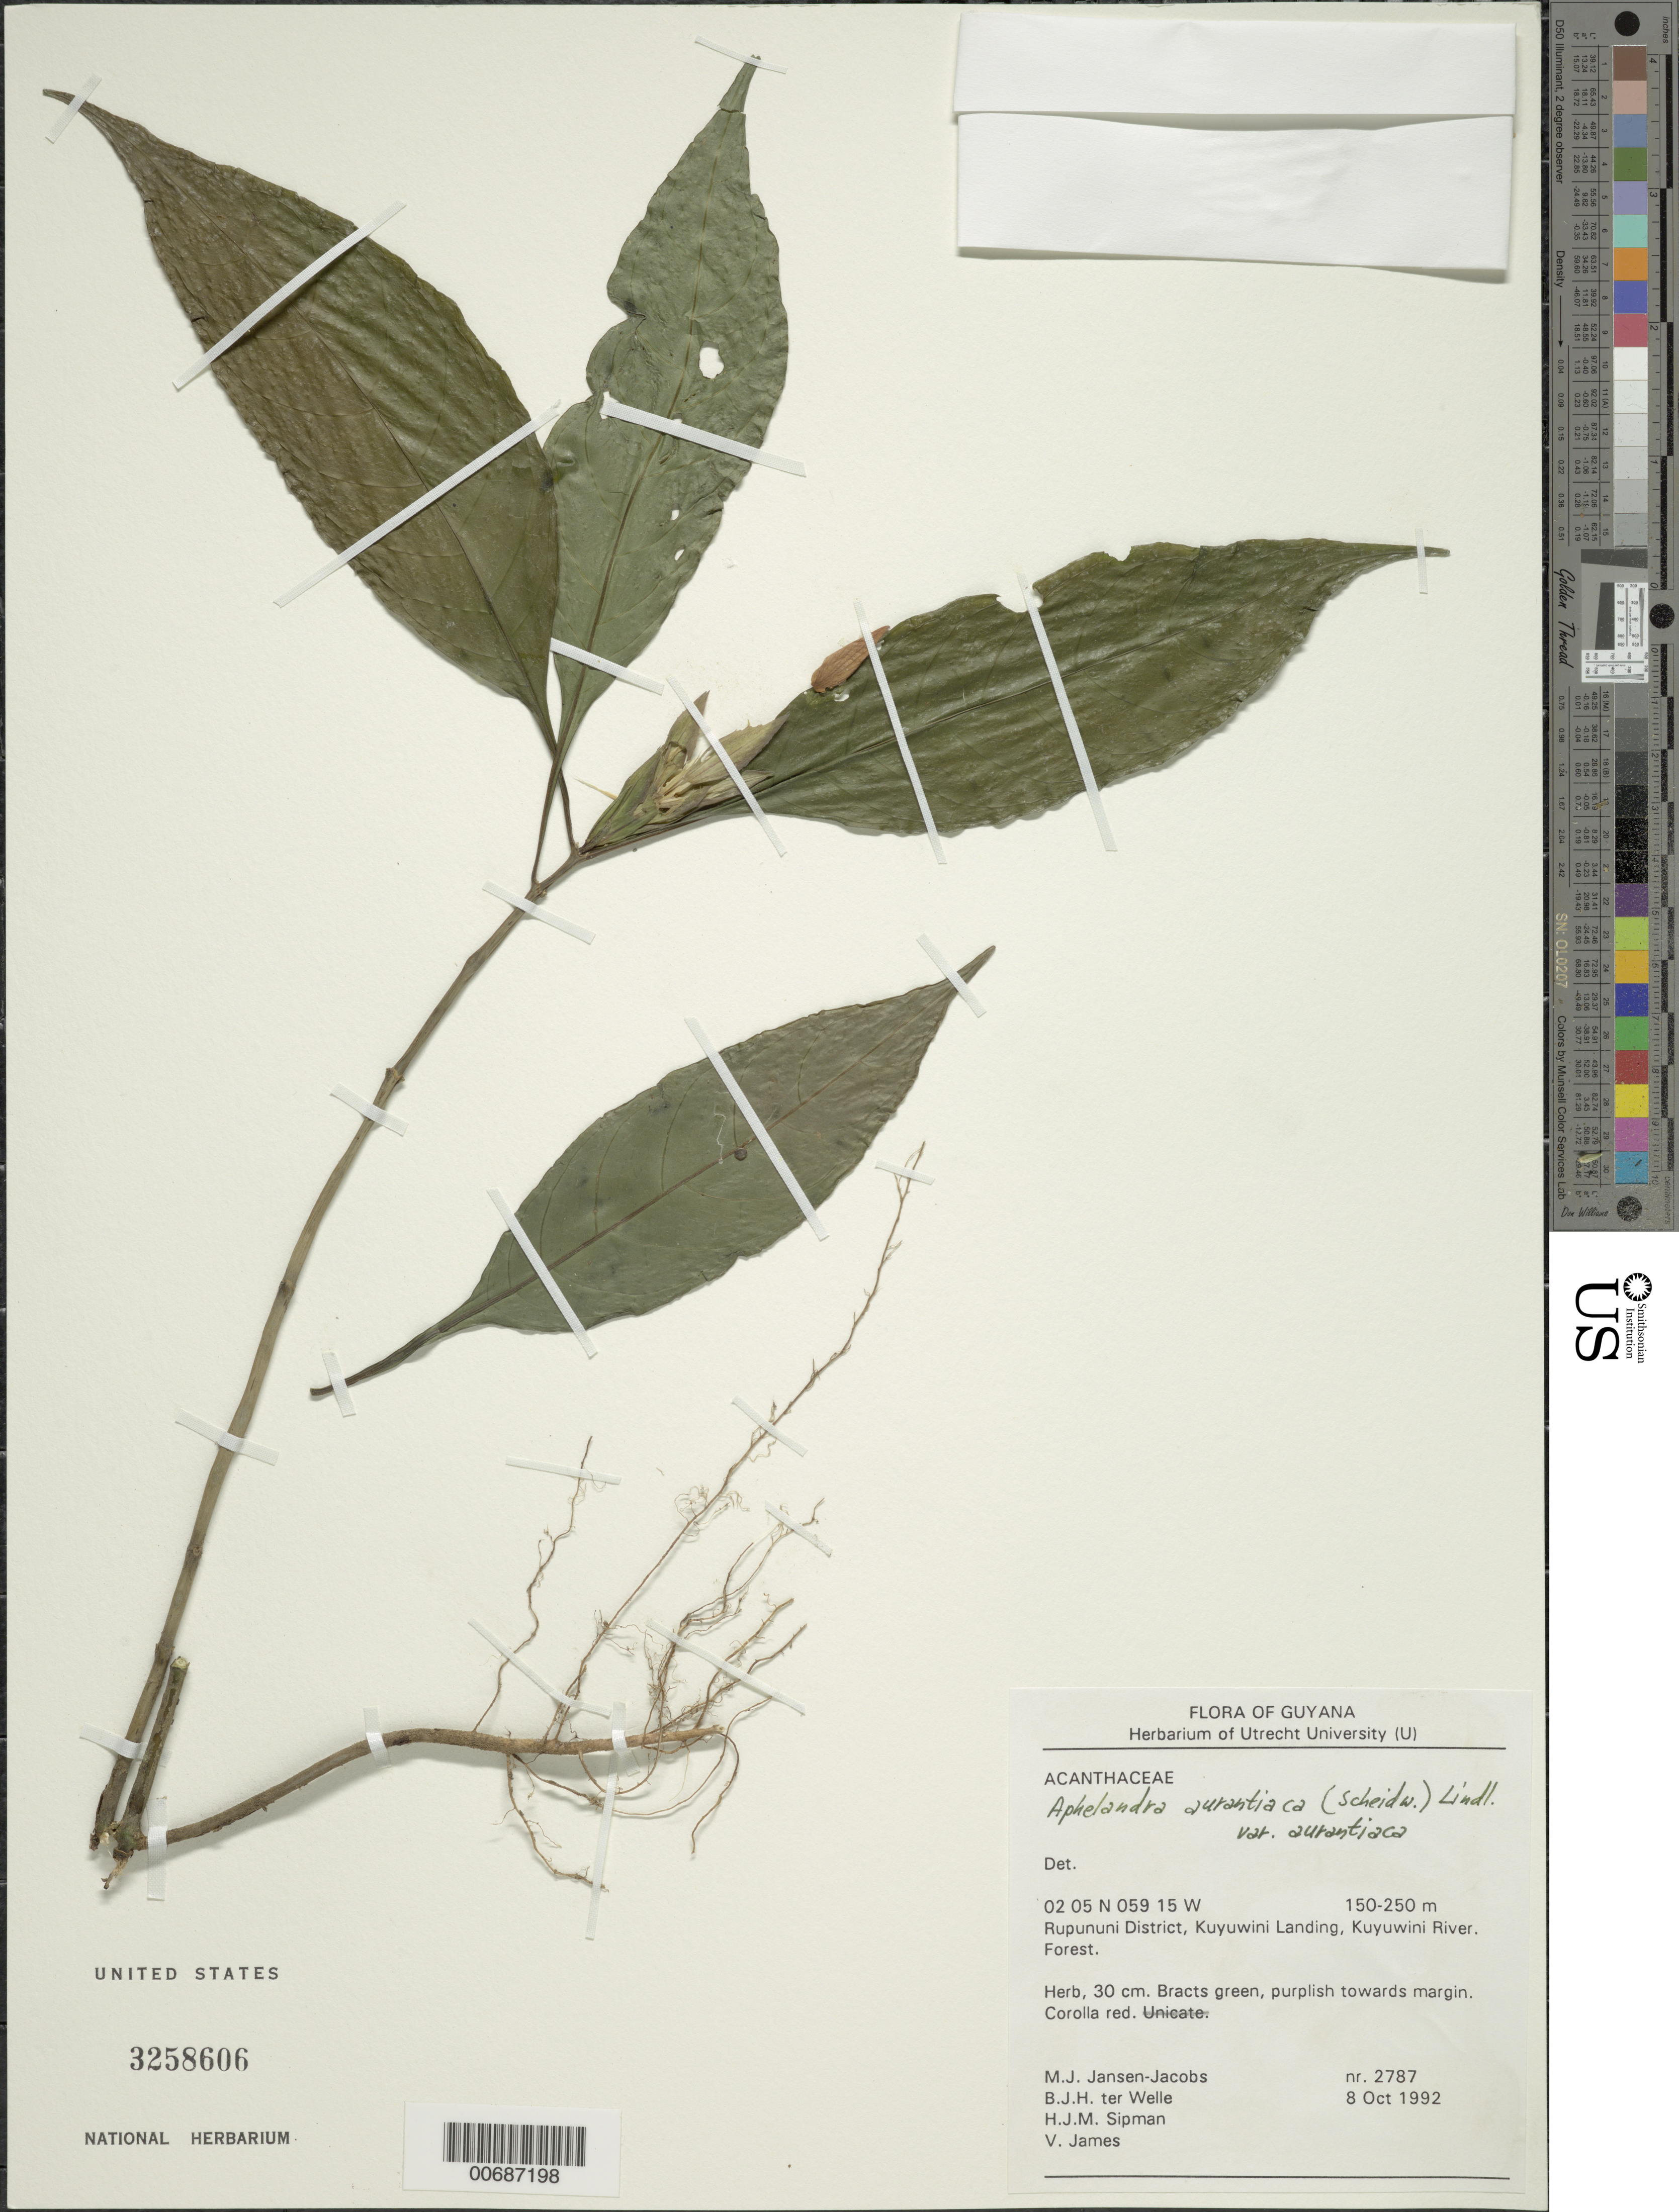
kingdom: Plantae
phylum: Tracheophyta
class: Magnoliopsida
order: Lamiales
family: Acanthaceae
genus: Aphelandra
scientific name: Aphelandra aurantiaca var. aurantiaca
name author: (Scheidw.) Lindl.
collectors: M. J. Jansen-Jacobs, B. Welle, H. J. M. Sipman & V. James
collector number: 2787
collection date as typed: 8-Oct-92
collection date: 1992-10-08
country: Guyana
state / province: U. Takutu-U. Essequibo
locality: Kuyuwini Landing, Kuyuwini River, Rupununi District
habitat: Forest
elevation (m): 150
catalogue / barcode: US 3258606